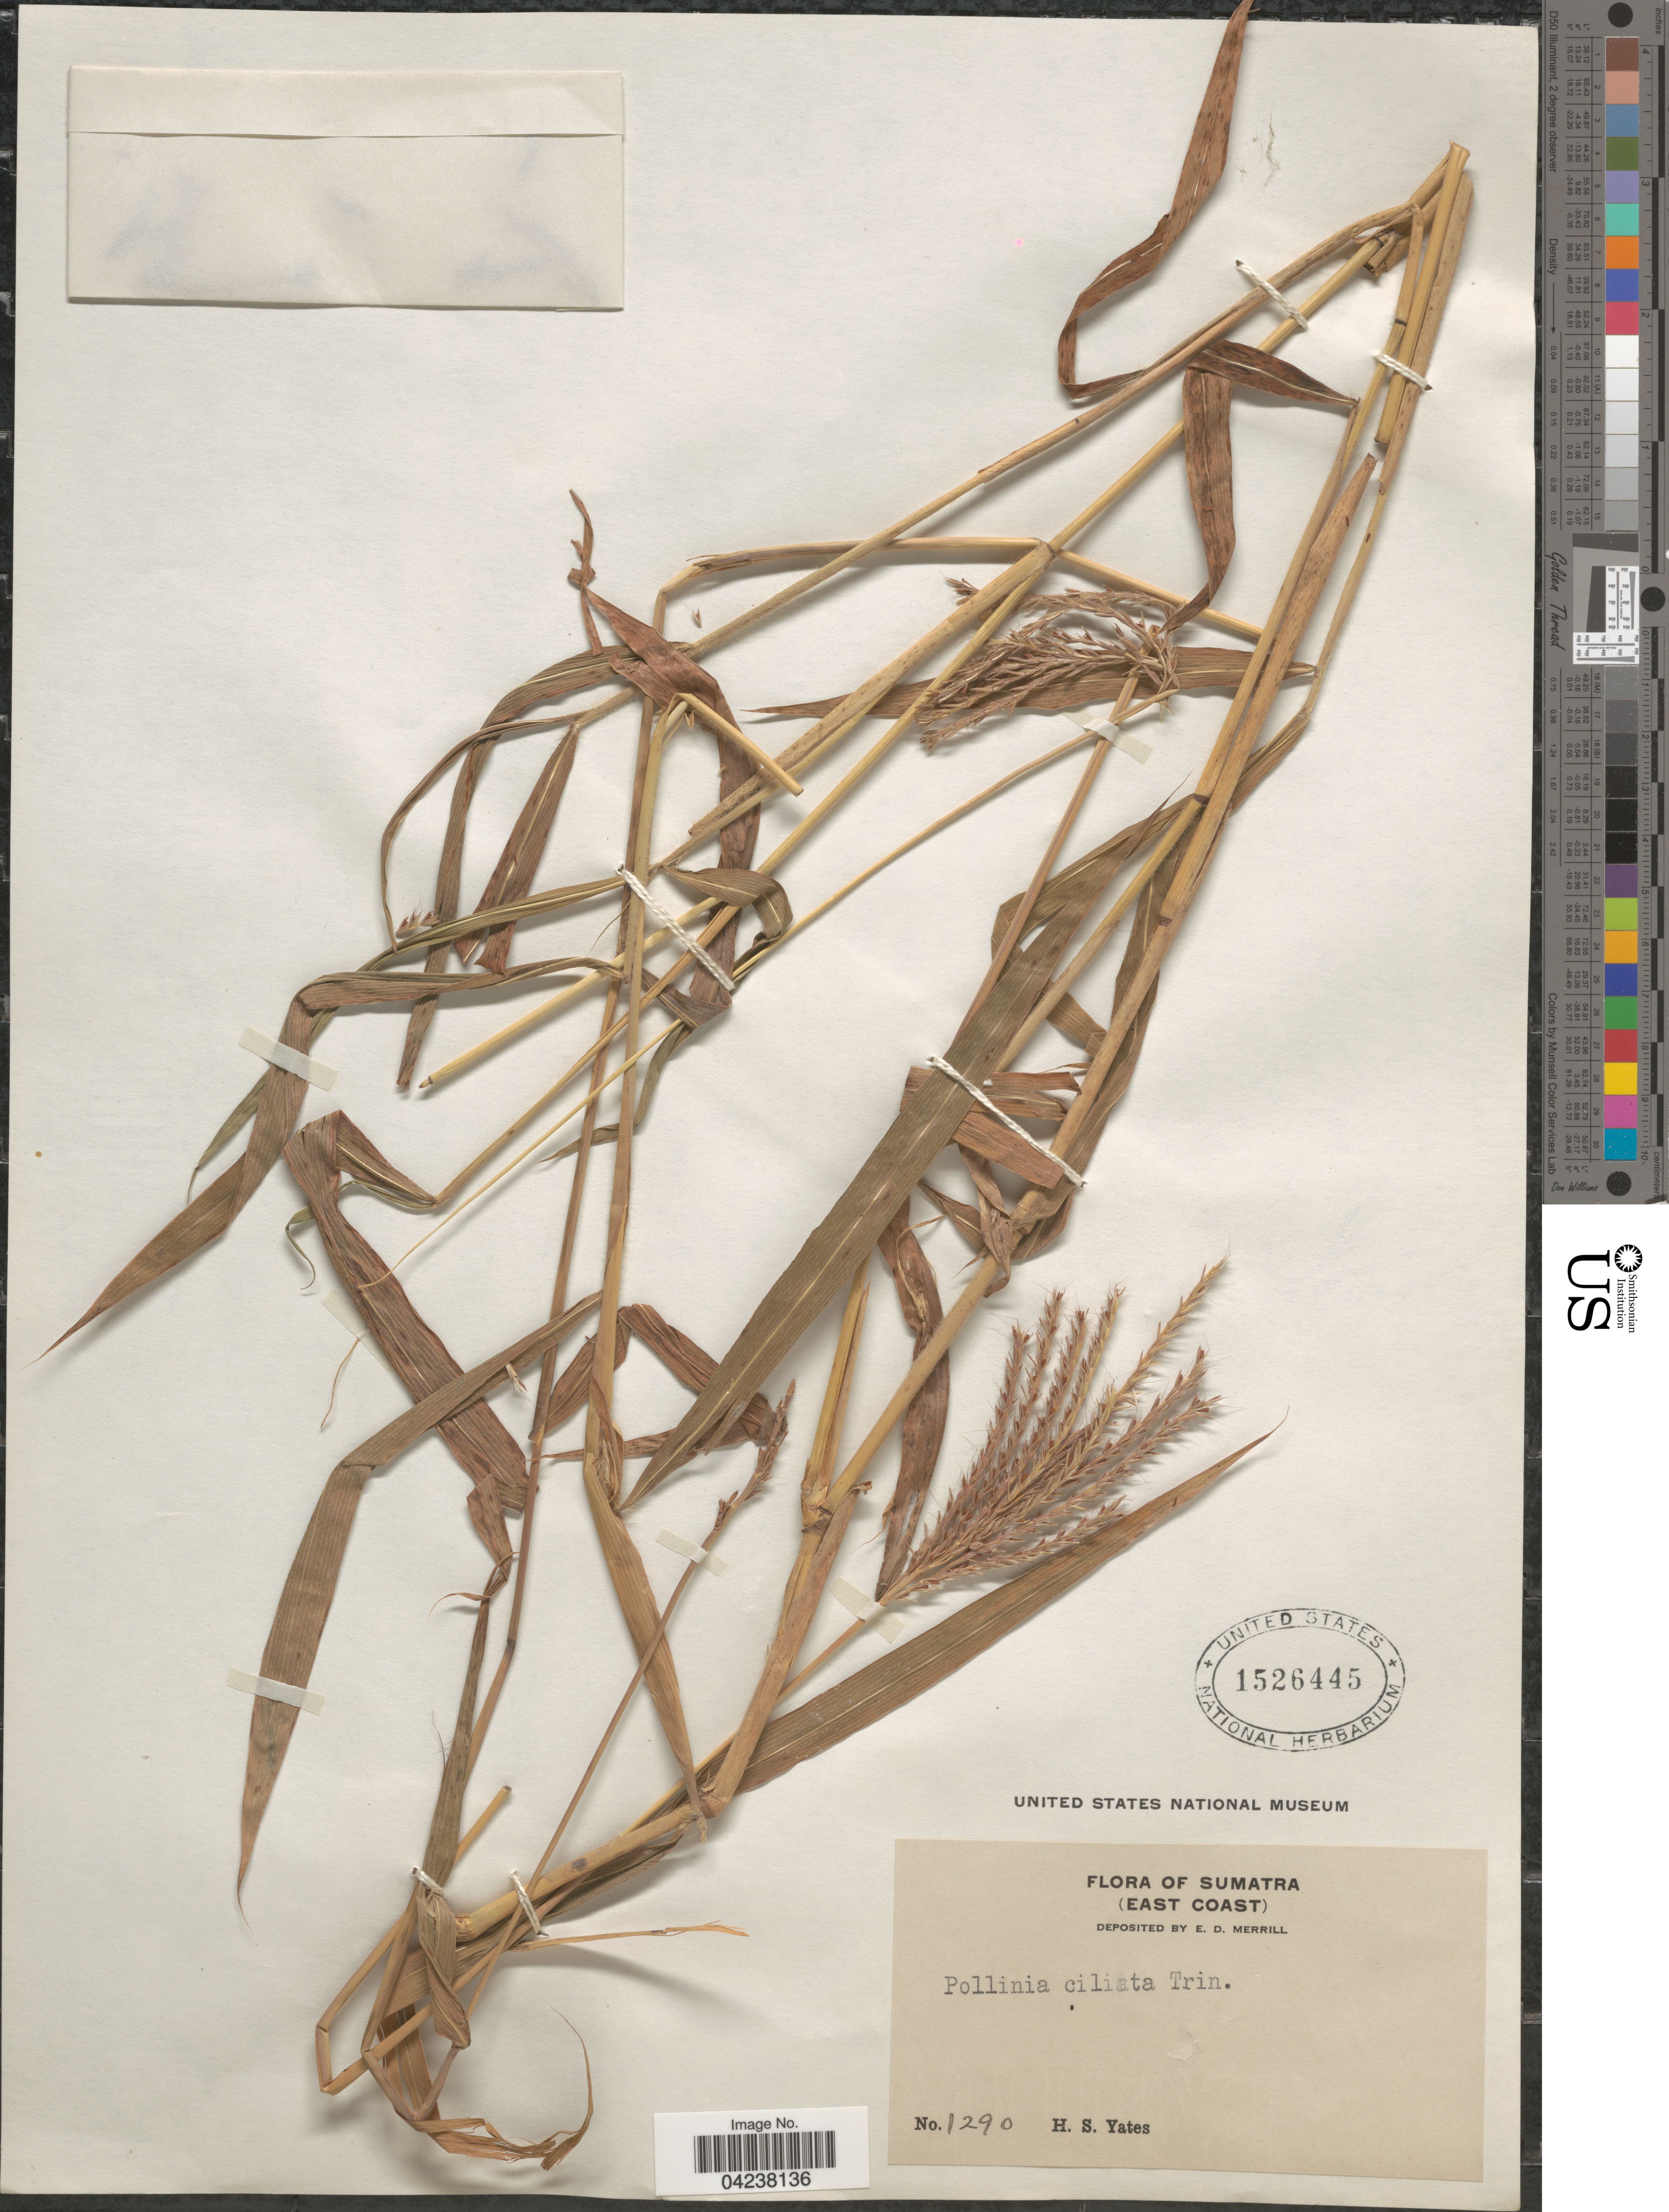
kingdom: Plantae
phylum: Tracheophyta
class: Liliopsida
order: Poales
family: Poaceae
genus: Microstegium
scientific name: Microstegium fasciculatum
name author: (L.) Henr.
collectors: H. S. Yates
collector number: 1290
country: Indonesia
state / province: Sumatra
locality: (East Coast).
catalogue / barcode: US 1526445